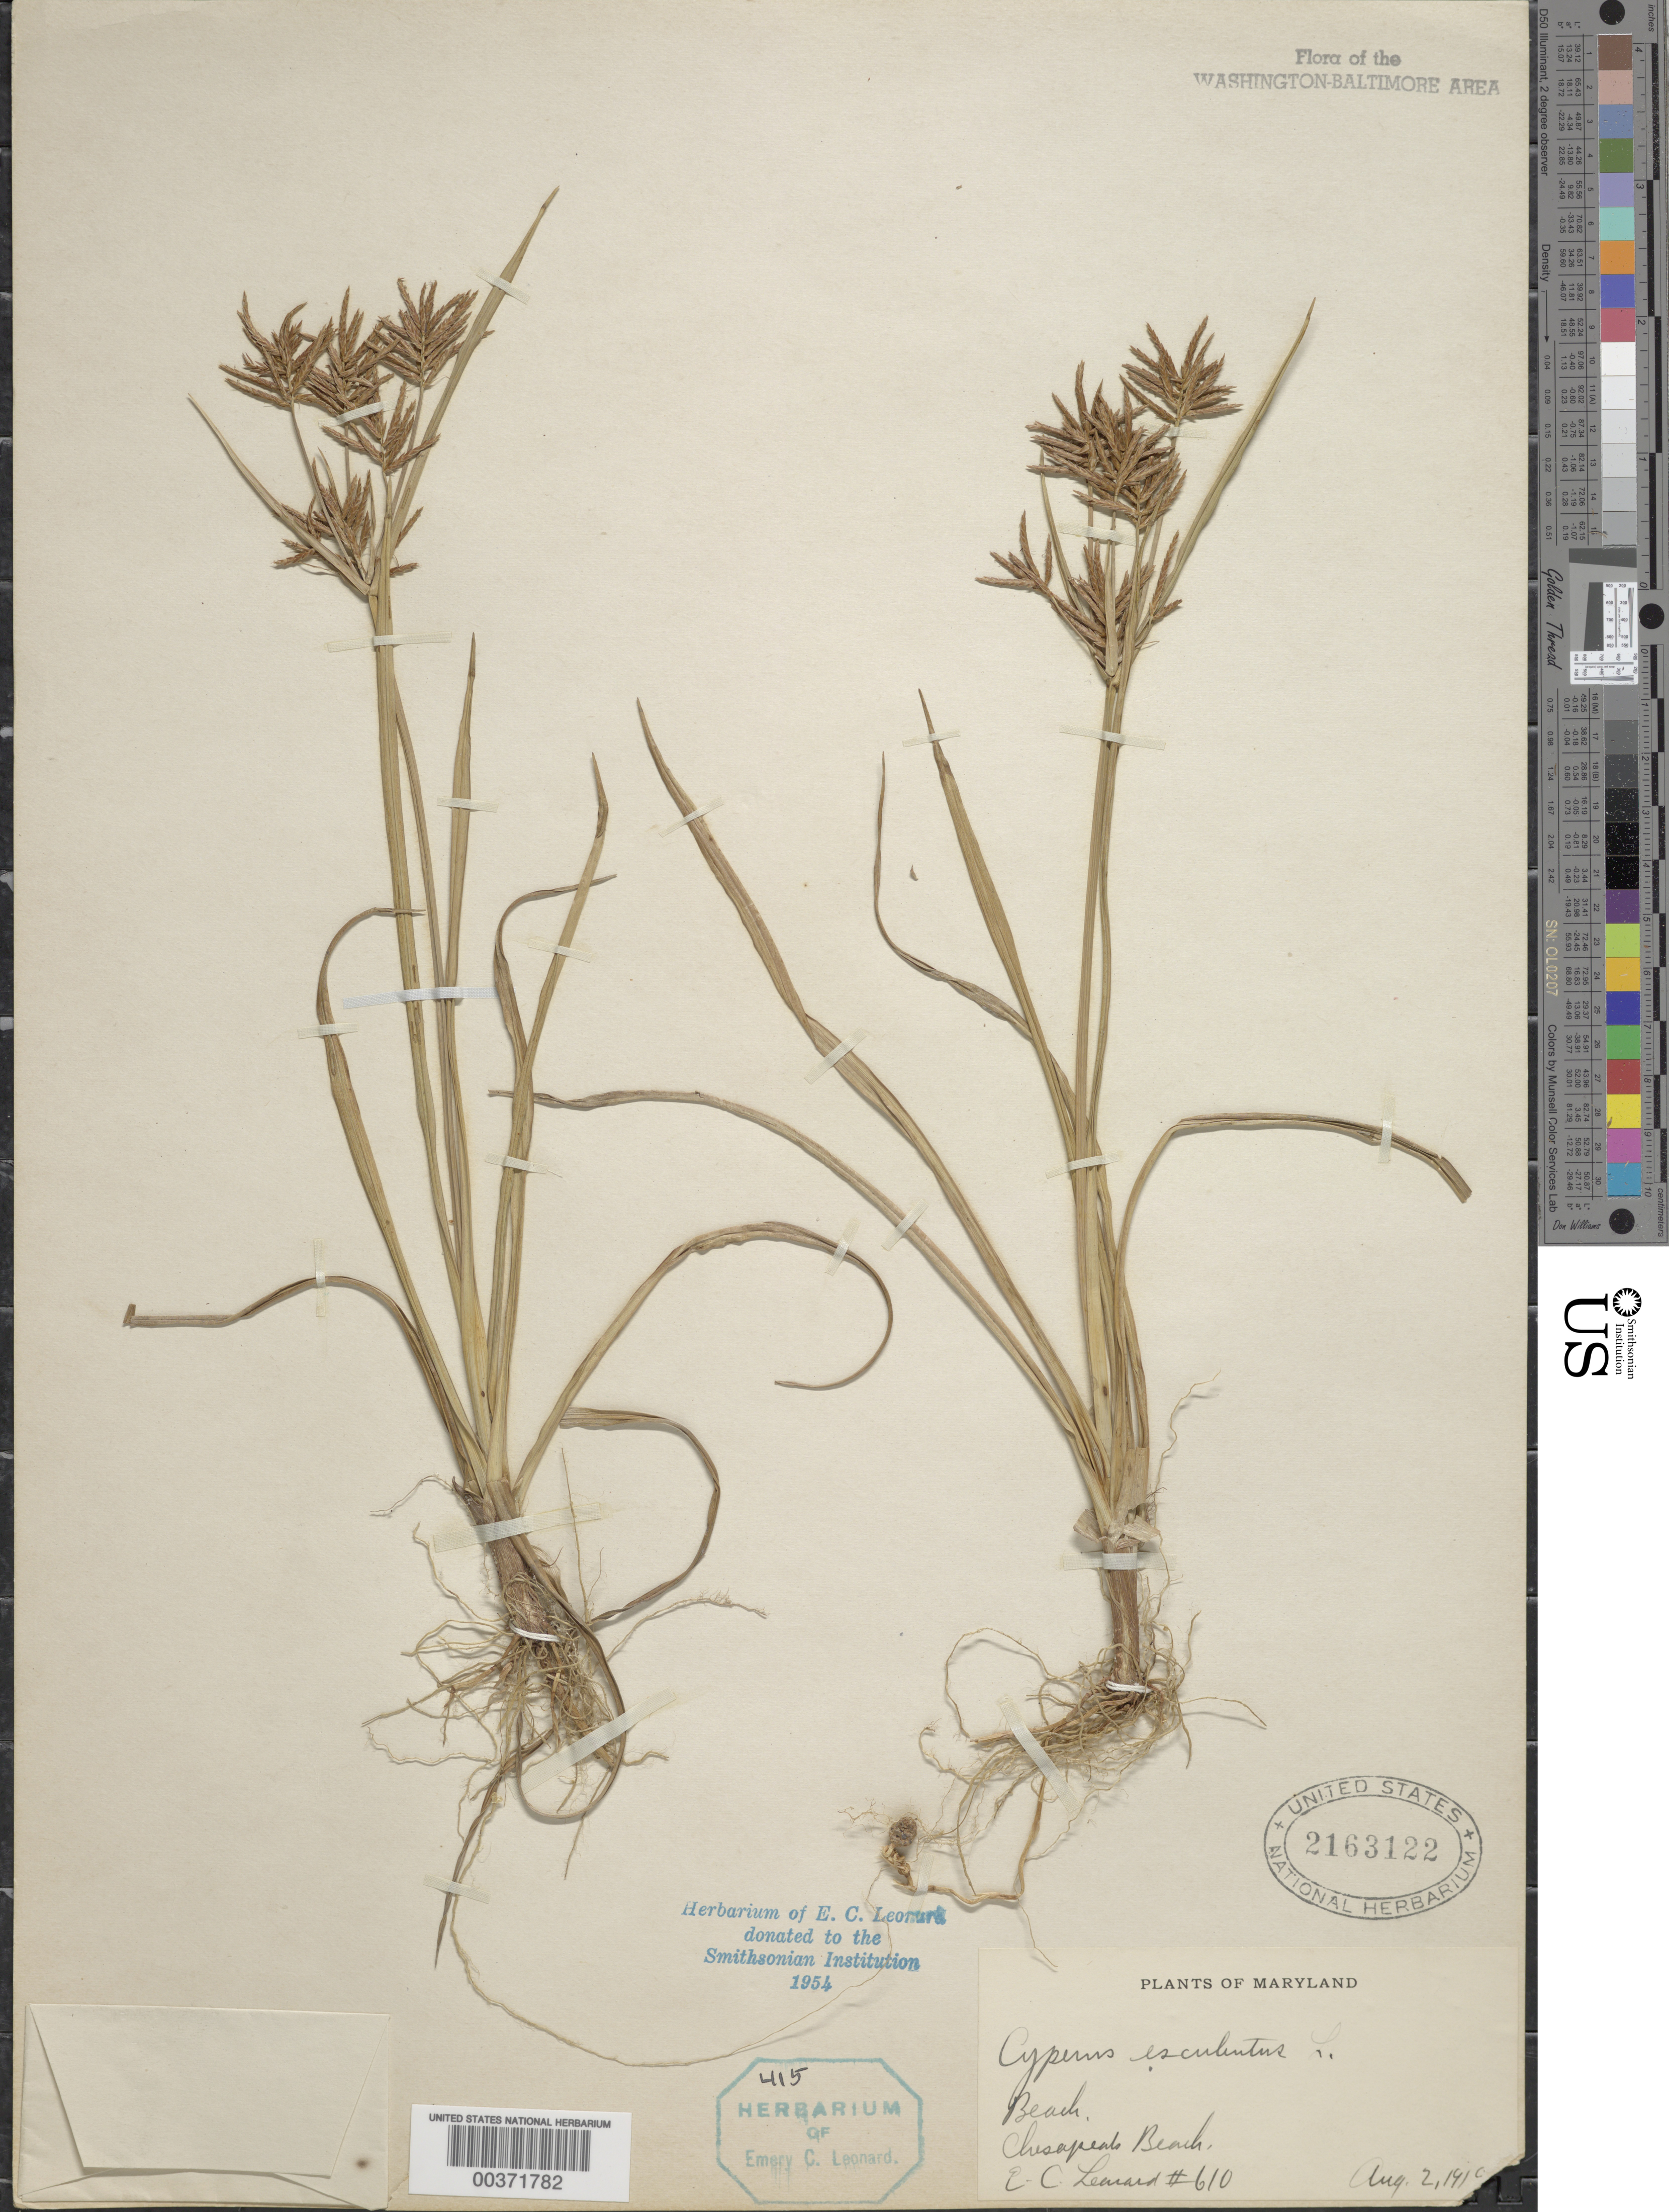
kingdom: Plantae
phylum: Tracheophyta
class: Liliopsida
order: Poales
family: Cyperaceae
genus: Cyperus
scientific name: Cyperus esculentus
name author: L.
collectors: E. C. Leonard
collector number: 610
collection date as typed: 02 Aug 1919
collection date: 1919-08-02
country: United States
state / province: Maryland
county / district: Calvert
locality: Chesapeake Beach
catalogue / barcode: US 2163122